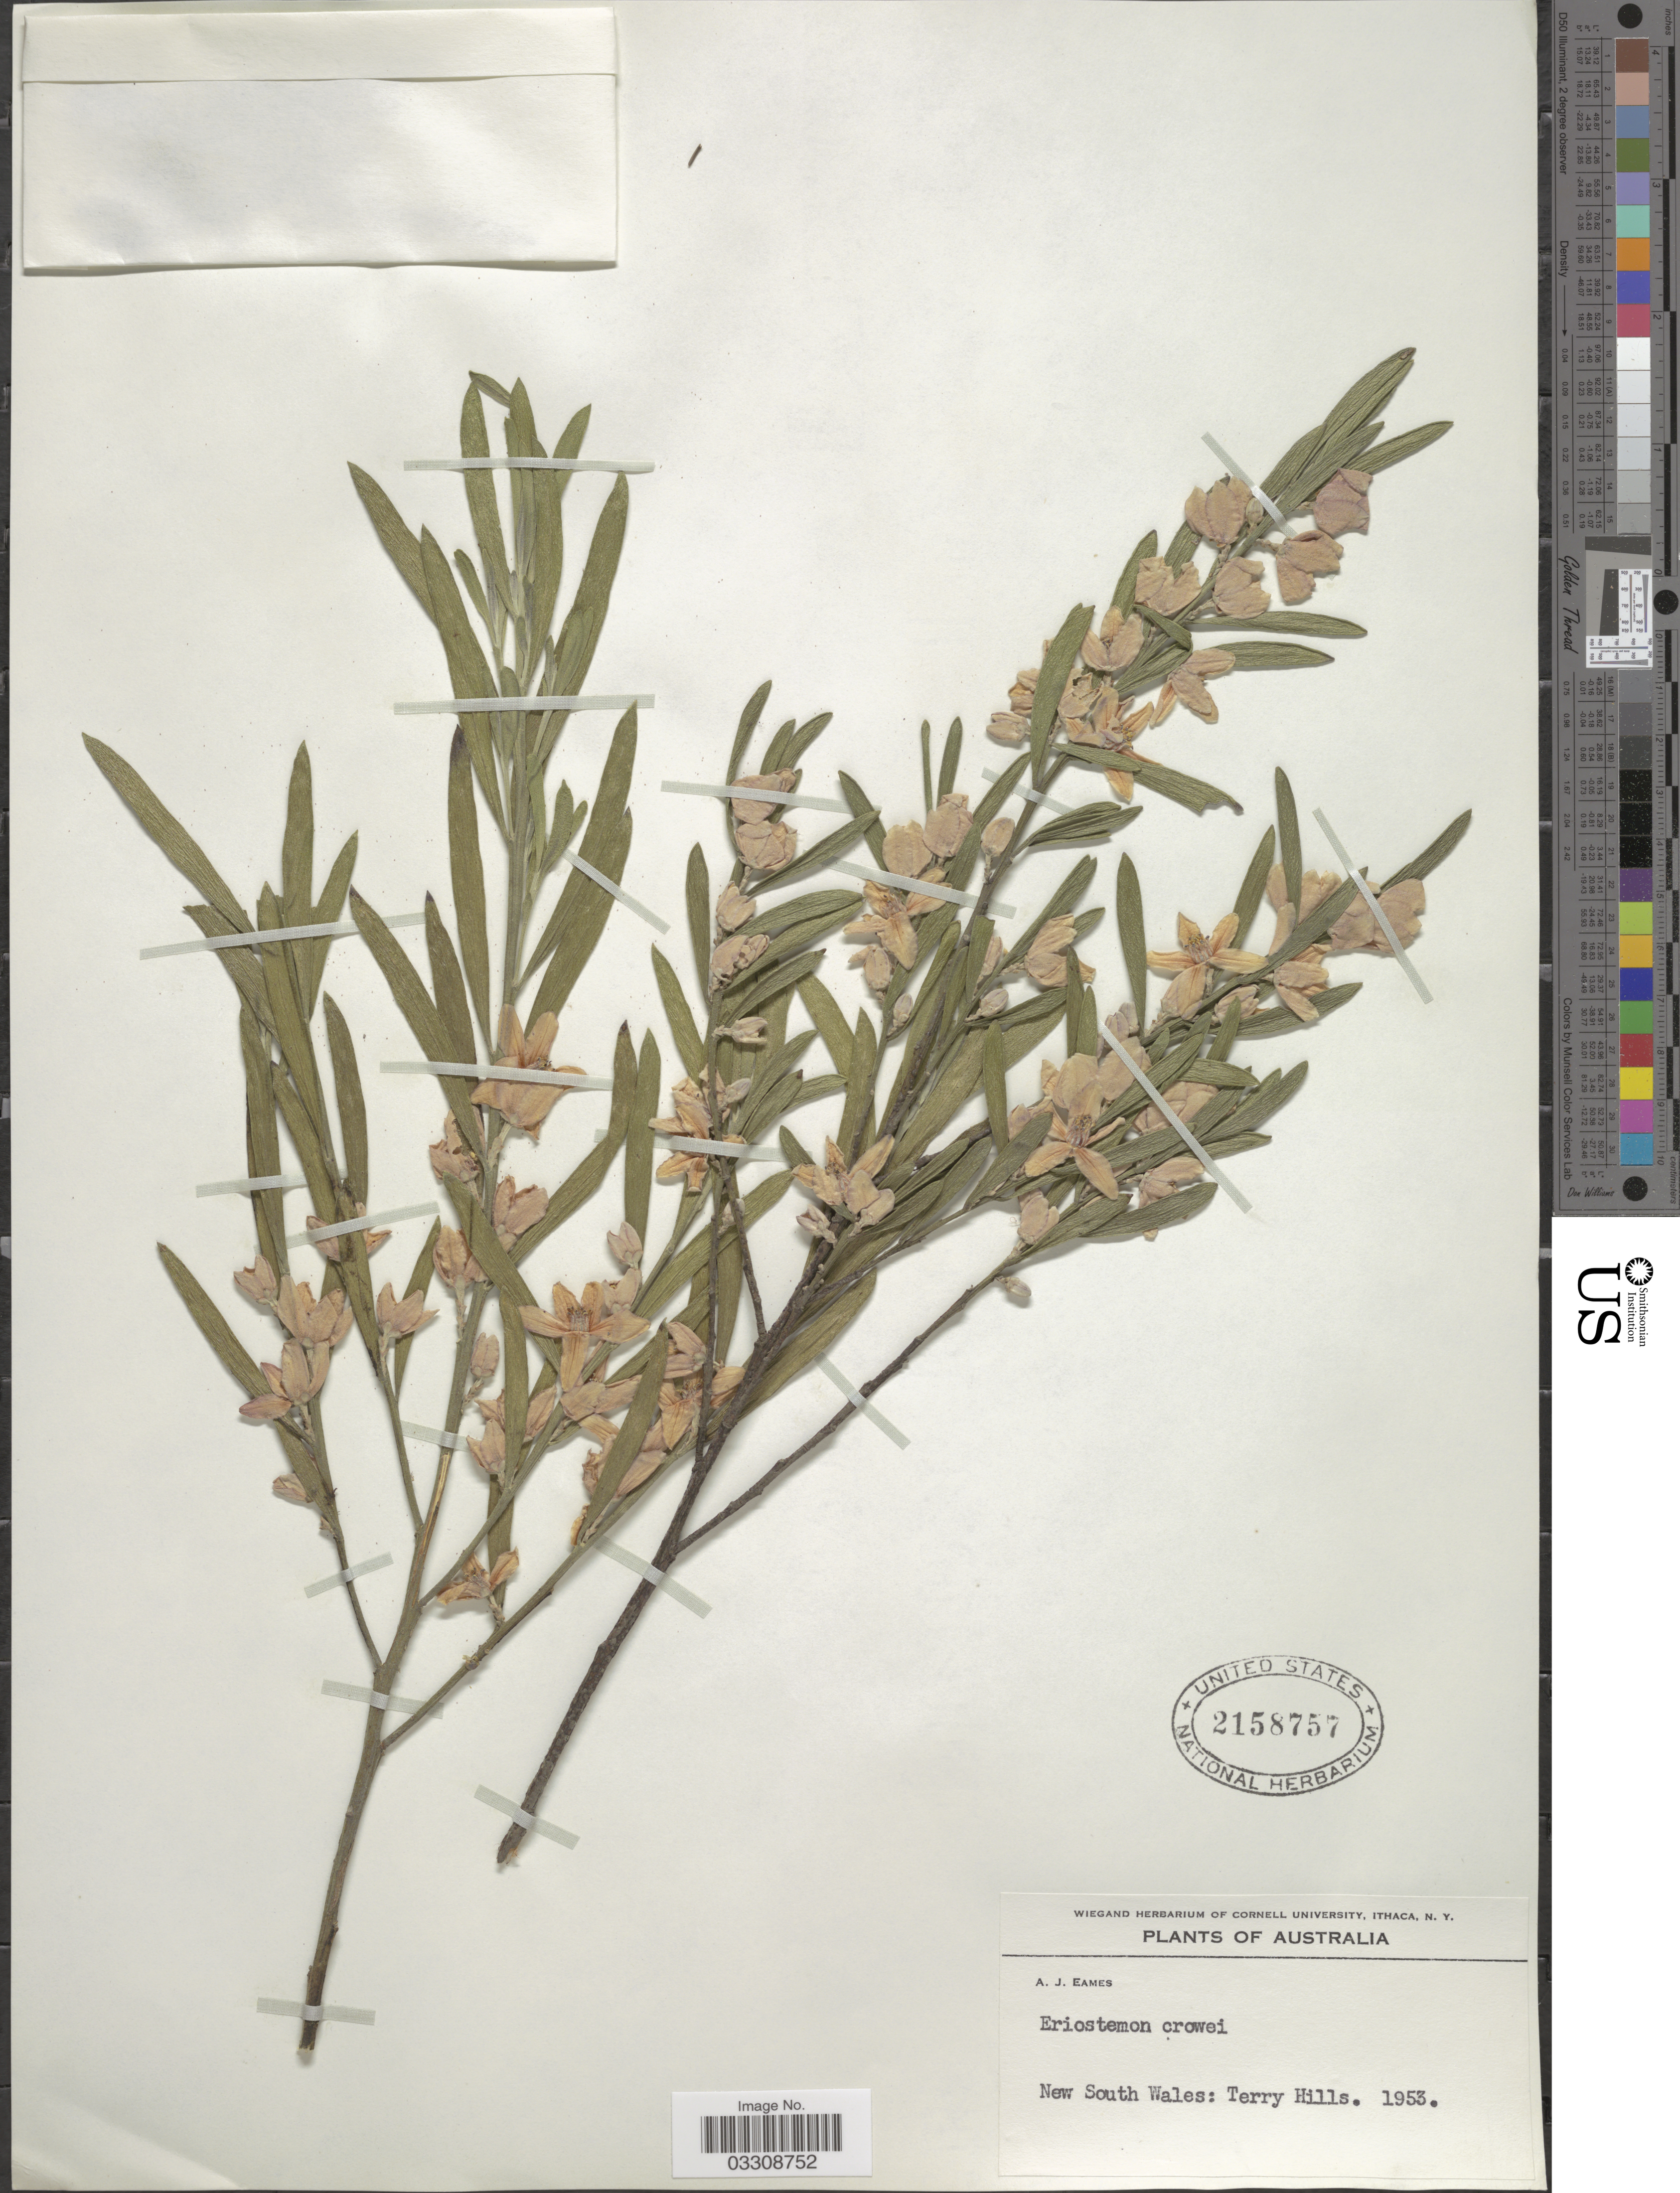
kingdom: Plantae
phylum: Tracheophyta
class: Magnoliopsida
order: Sapindales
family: Rutaceae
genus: Crowea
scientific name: Crowea exalata subsp. exalata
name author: F. Muell.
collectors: A. J. Eames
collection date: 1953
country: Australia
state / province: New South Wales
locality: Terry Hills.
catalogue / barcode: US 2158757